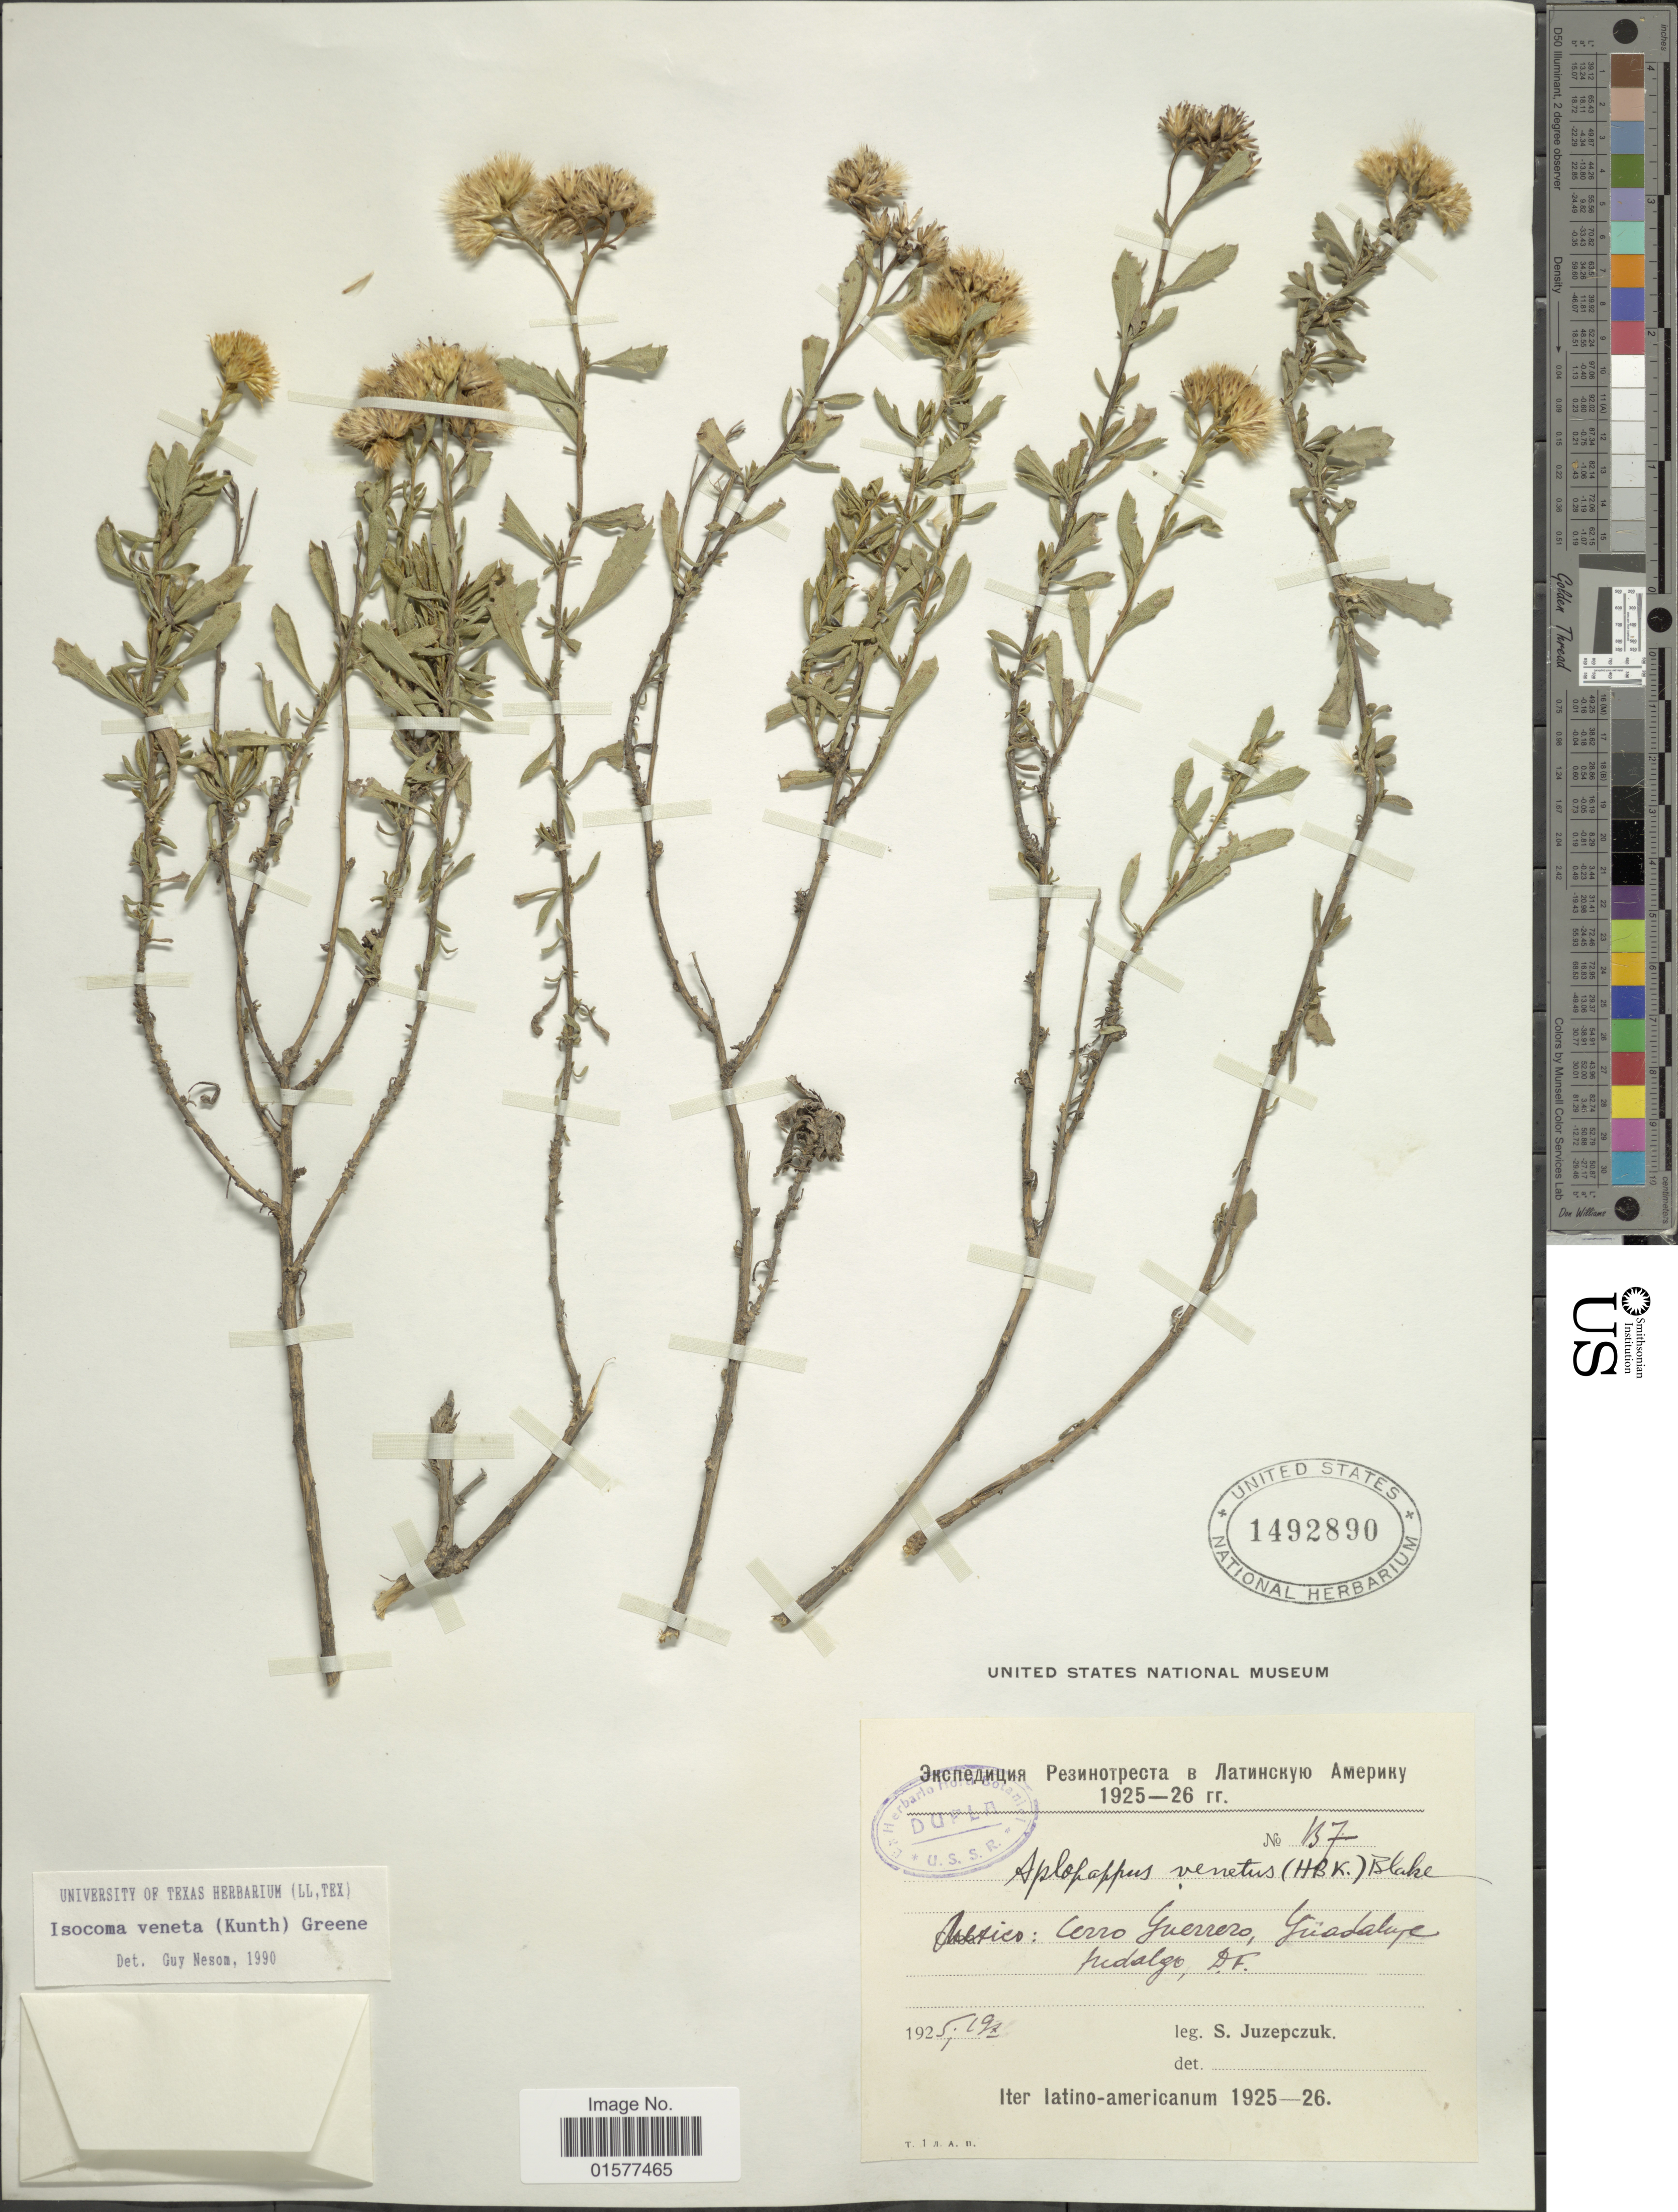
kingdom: Plantae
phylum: Tracheophyta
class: Magnoliopsida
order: Asterales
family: Asteraceae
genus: Isocoma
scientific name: Isocoma veneta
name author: (Kunth) Greene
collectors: S. V. Juzepczuk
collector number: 137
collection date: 1925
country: Mexico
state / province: Hidalgo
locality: Cerro Guerrero, Guadalupe, Hidalgo D. F.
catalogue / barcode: US 1492890